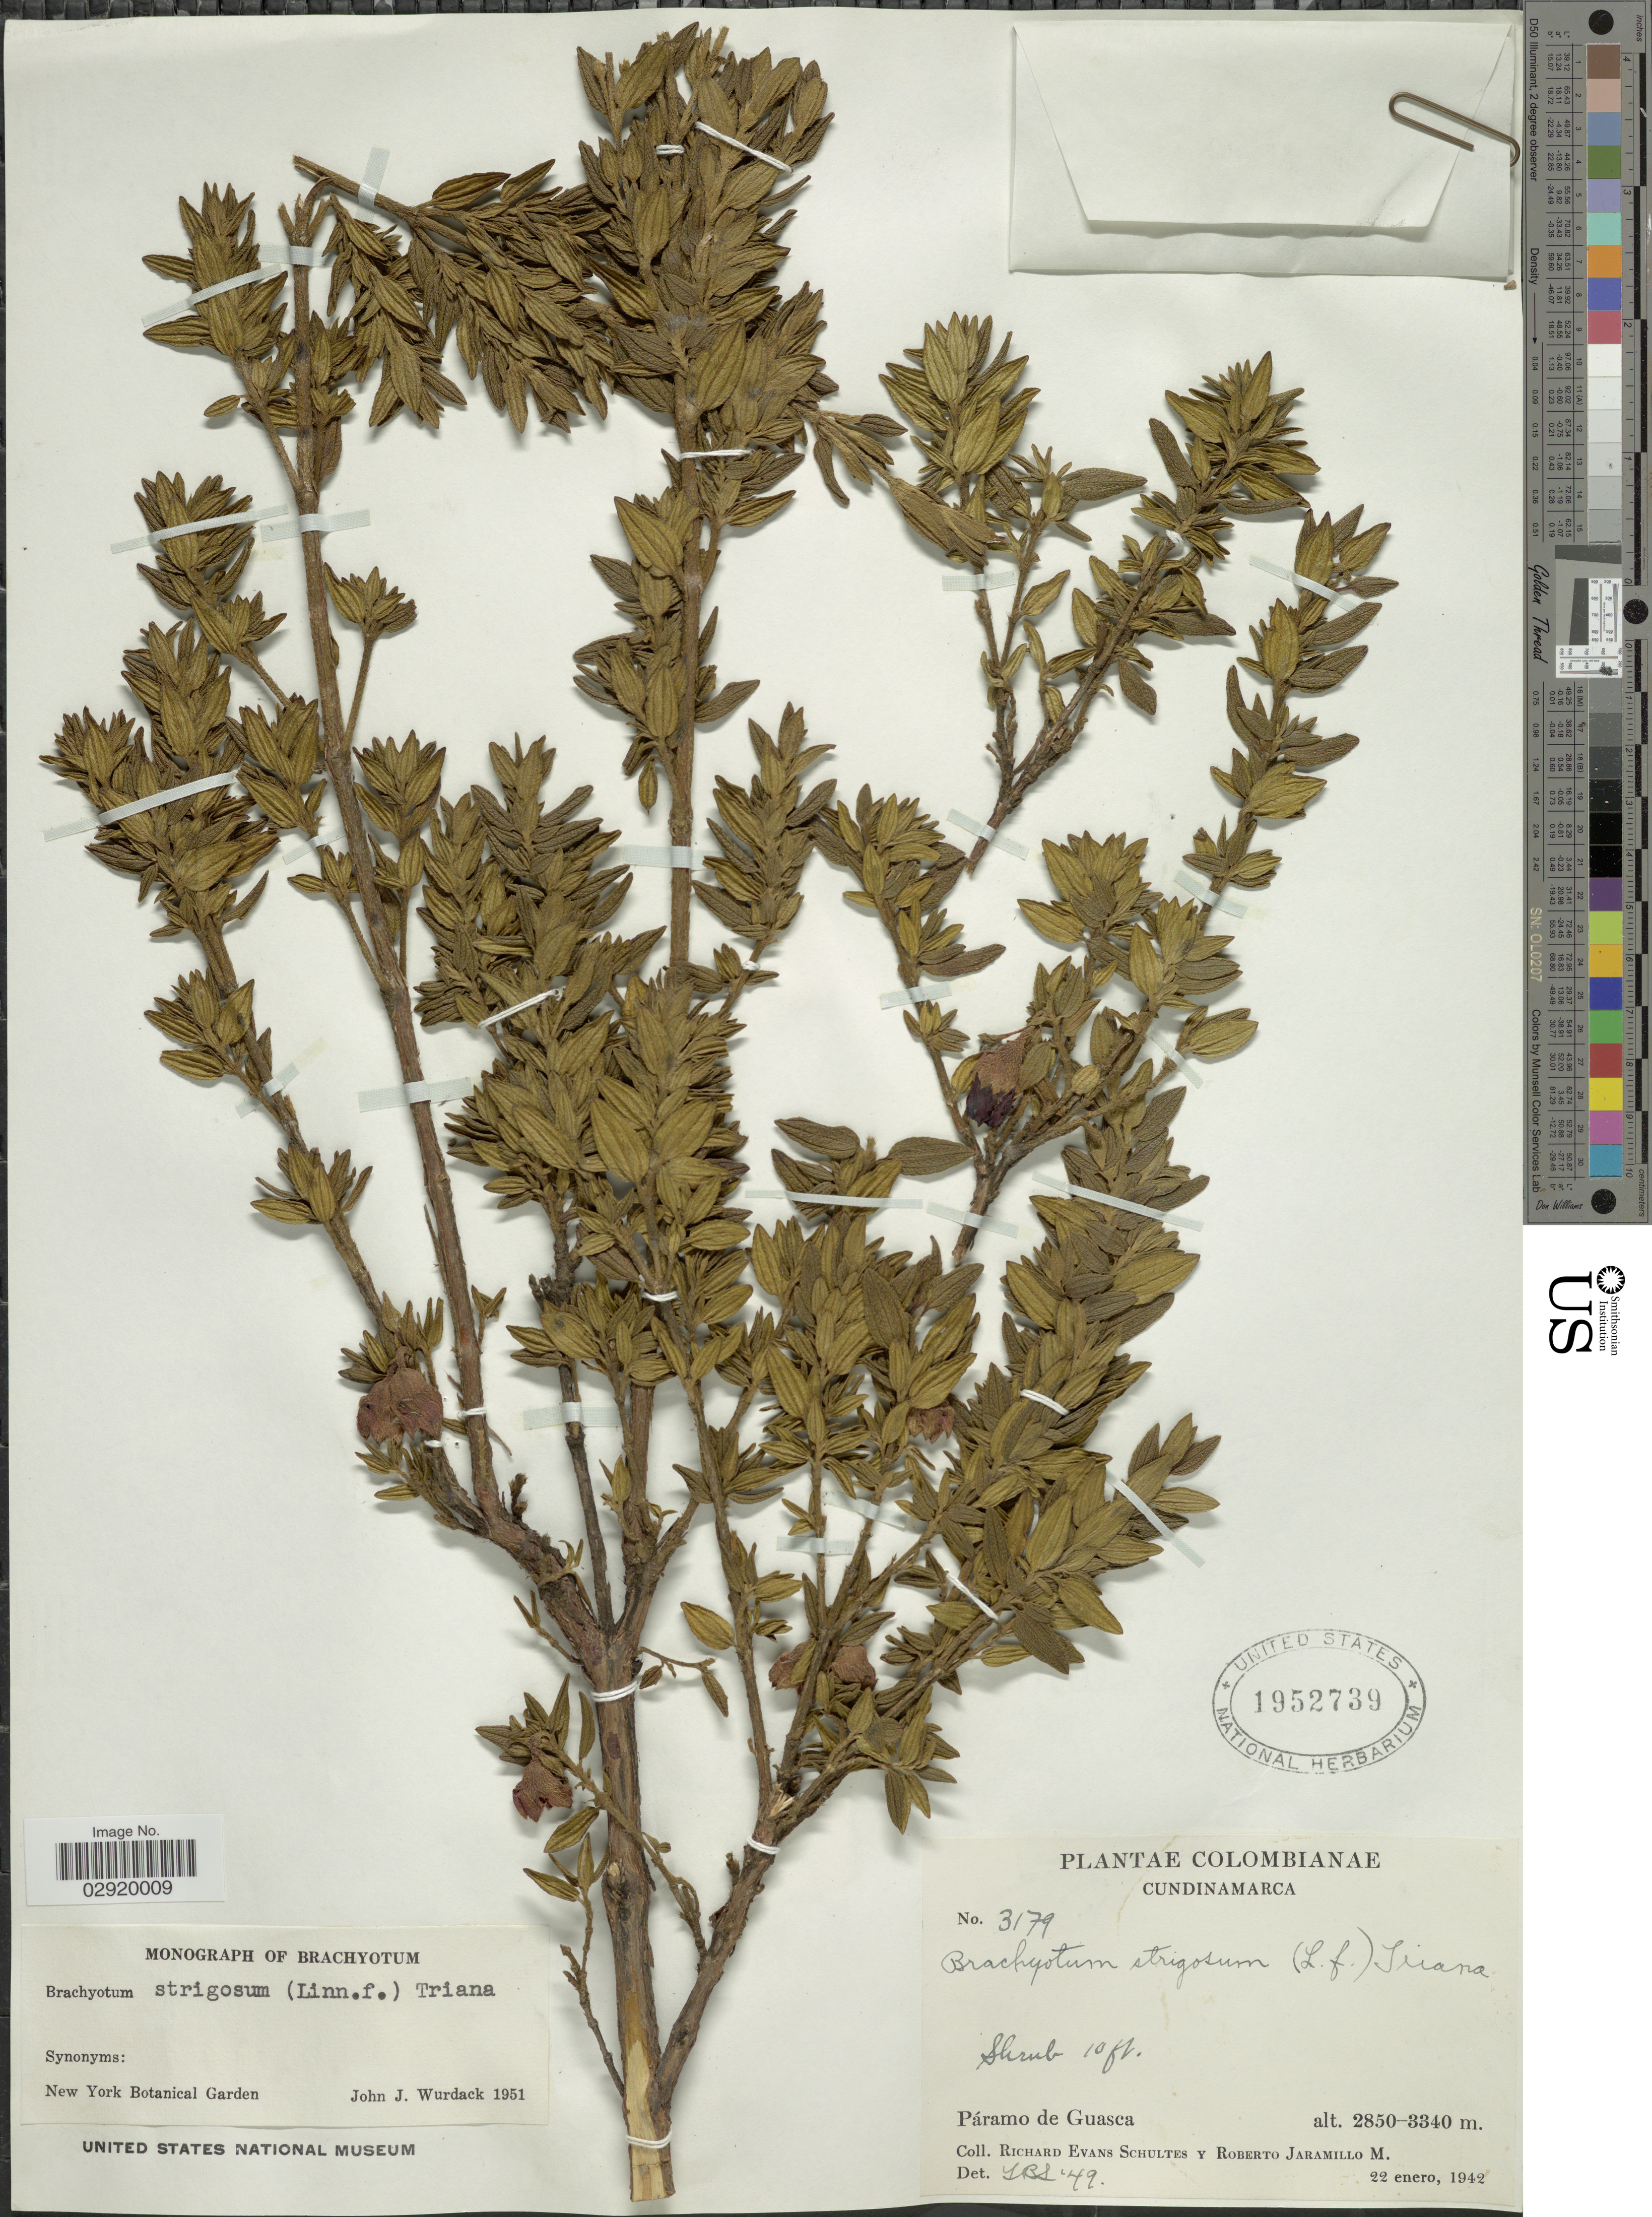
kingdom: Plantae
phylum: Tracheophyta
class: Magnoliopsida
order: Myrtales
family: Melastomataceae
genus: Brachyotum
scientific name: Brachyotum lindenii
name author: Cogn.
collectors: R. E. Schultes & R. Jaramillo M.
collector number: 3179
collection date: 1942-01-22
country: Colombia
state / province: Cundinamarca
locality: Páramo de Guasca.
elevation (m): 2850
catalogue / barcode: US 1952739